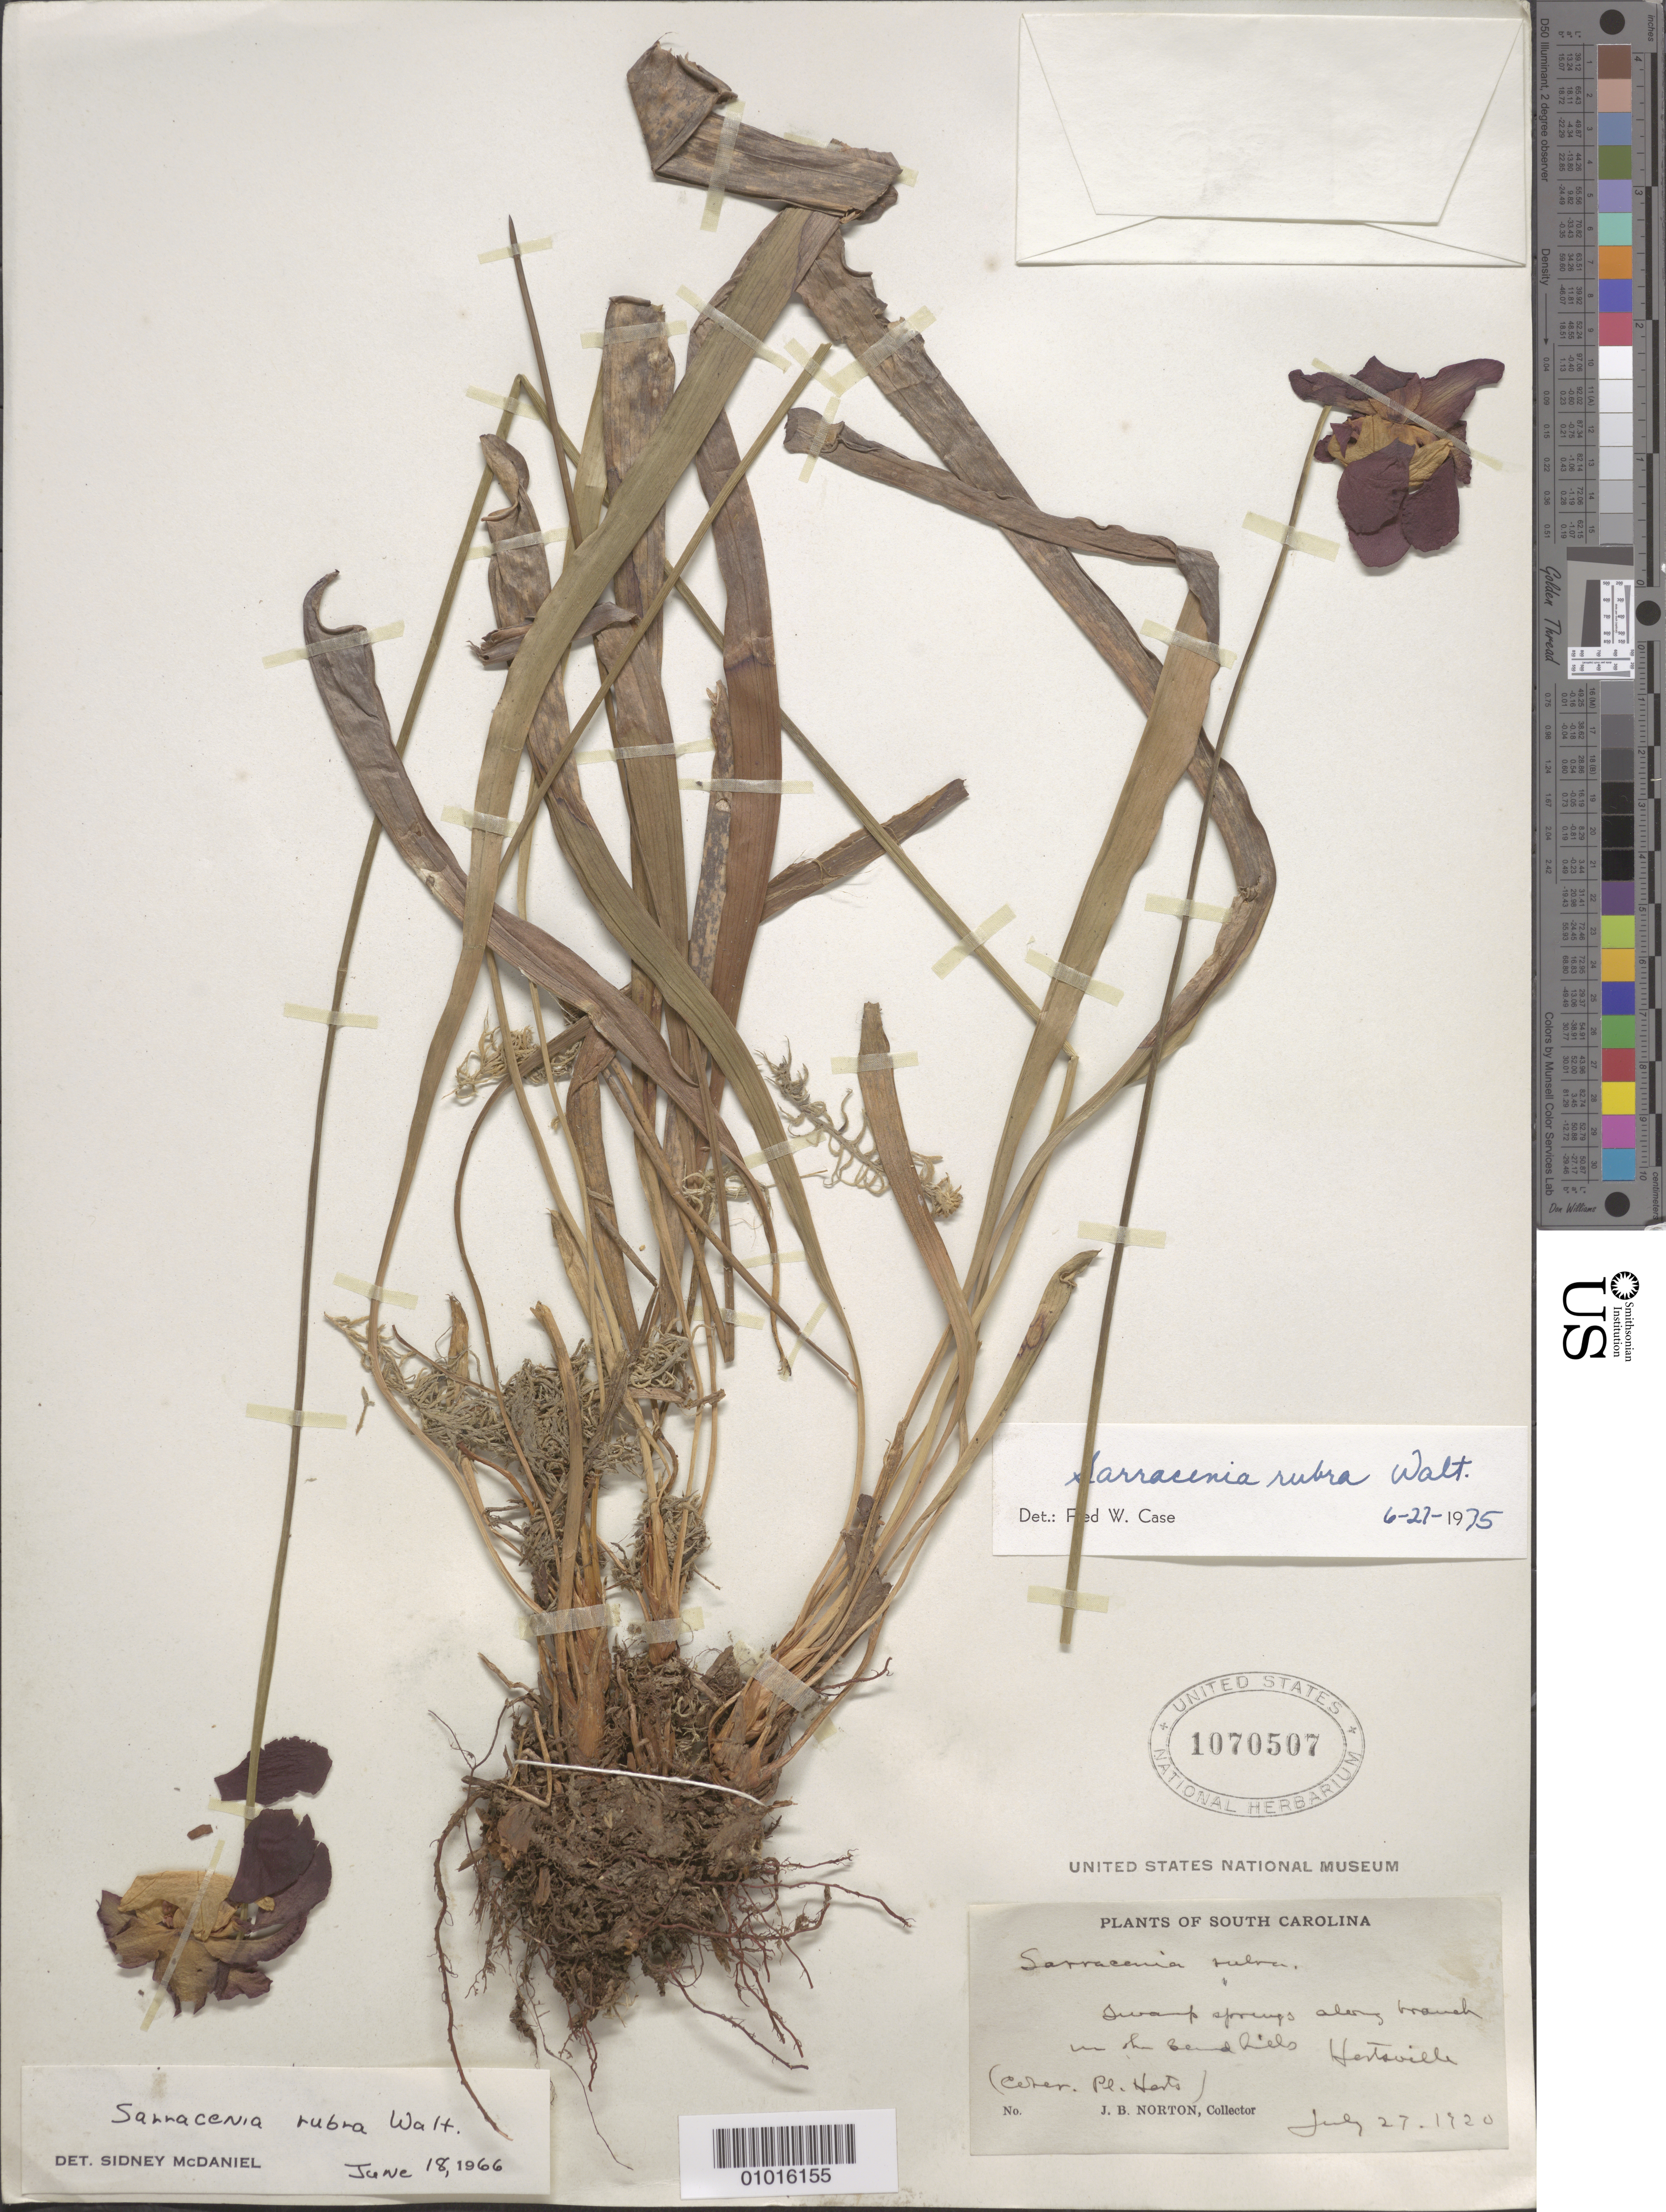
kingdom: Plantae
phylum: Tracheophyta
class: Magnoliopsida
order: Ericales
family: Sarraceniaceae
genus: Sarracenia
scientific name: Sarracenia rubra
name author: Walter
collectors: J. B. Norton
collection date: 1920-07-29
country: United States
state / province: South Carolina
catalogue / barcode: US 1070507